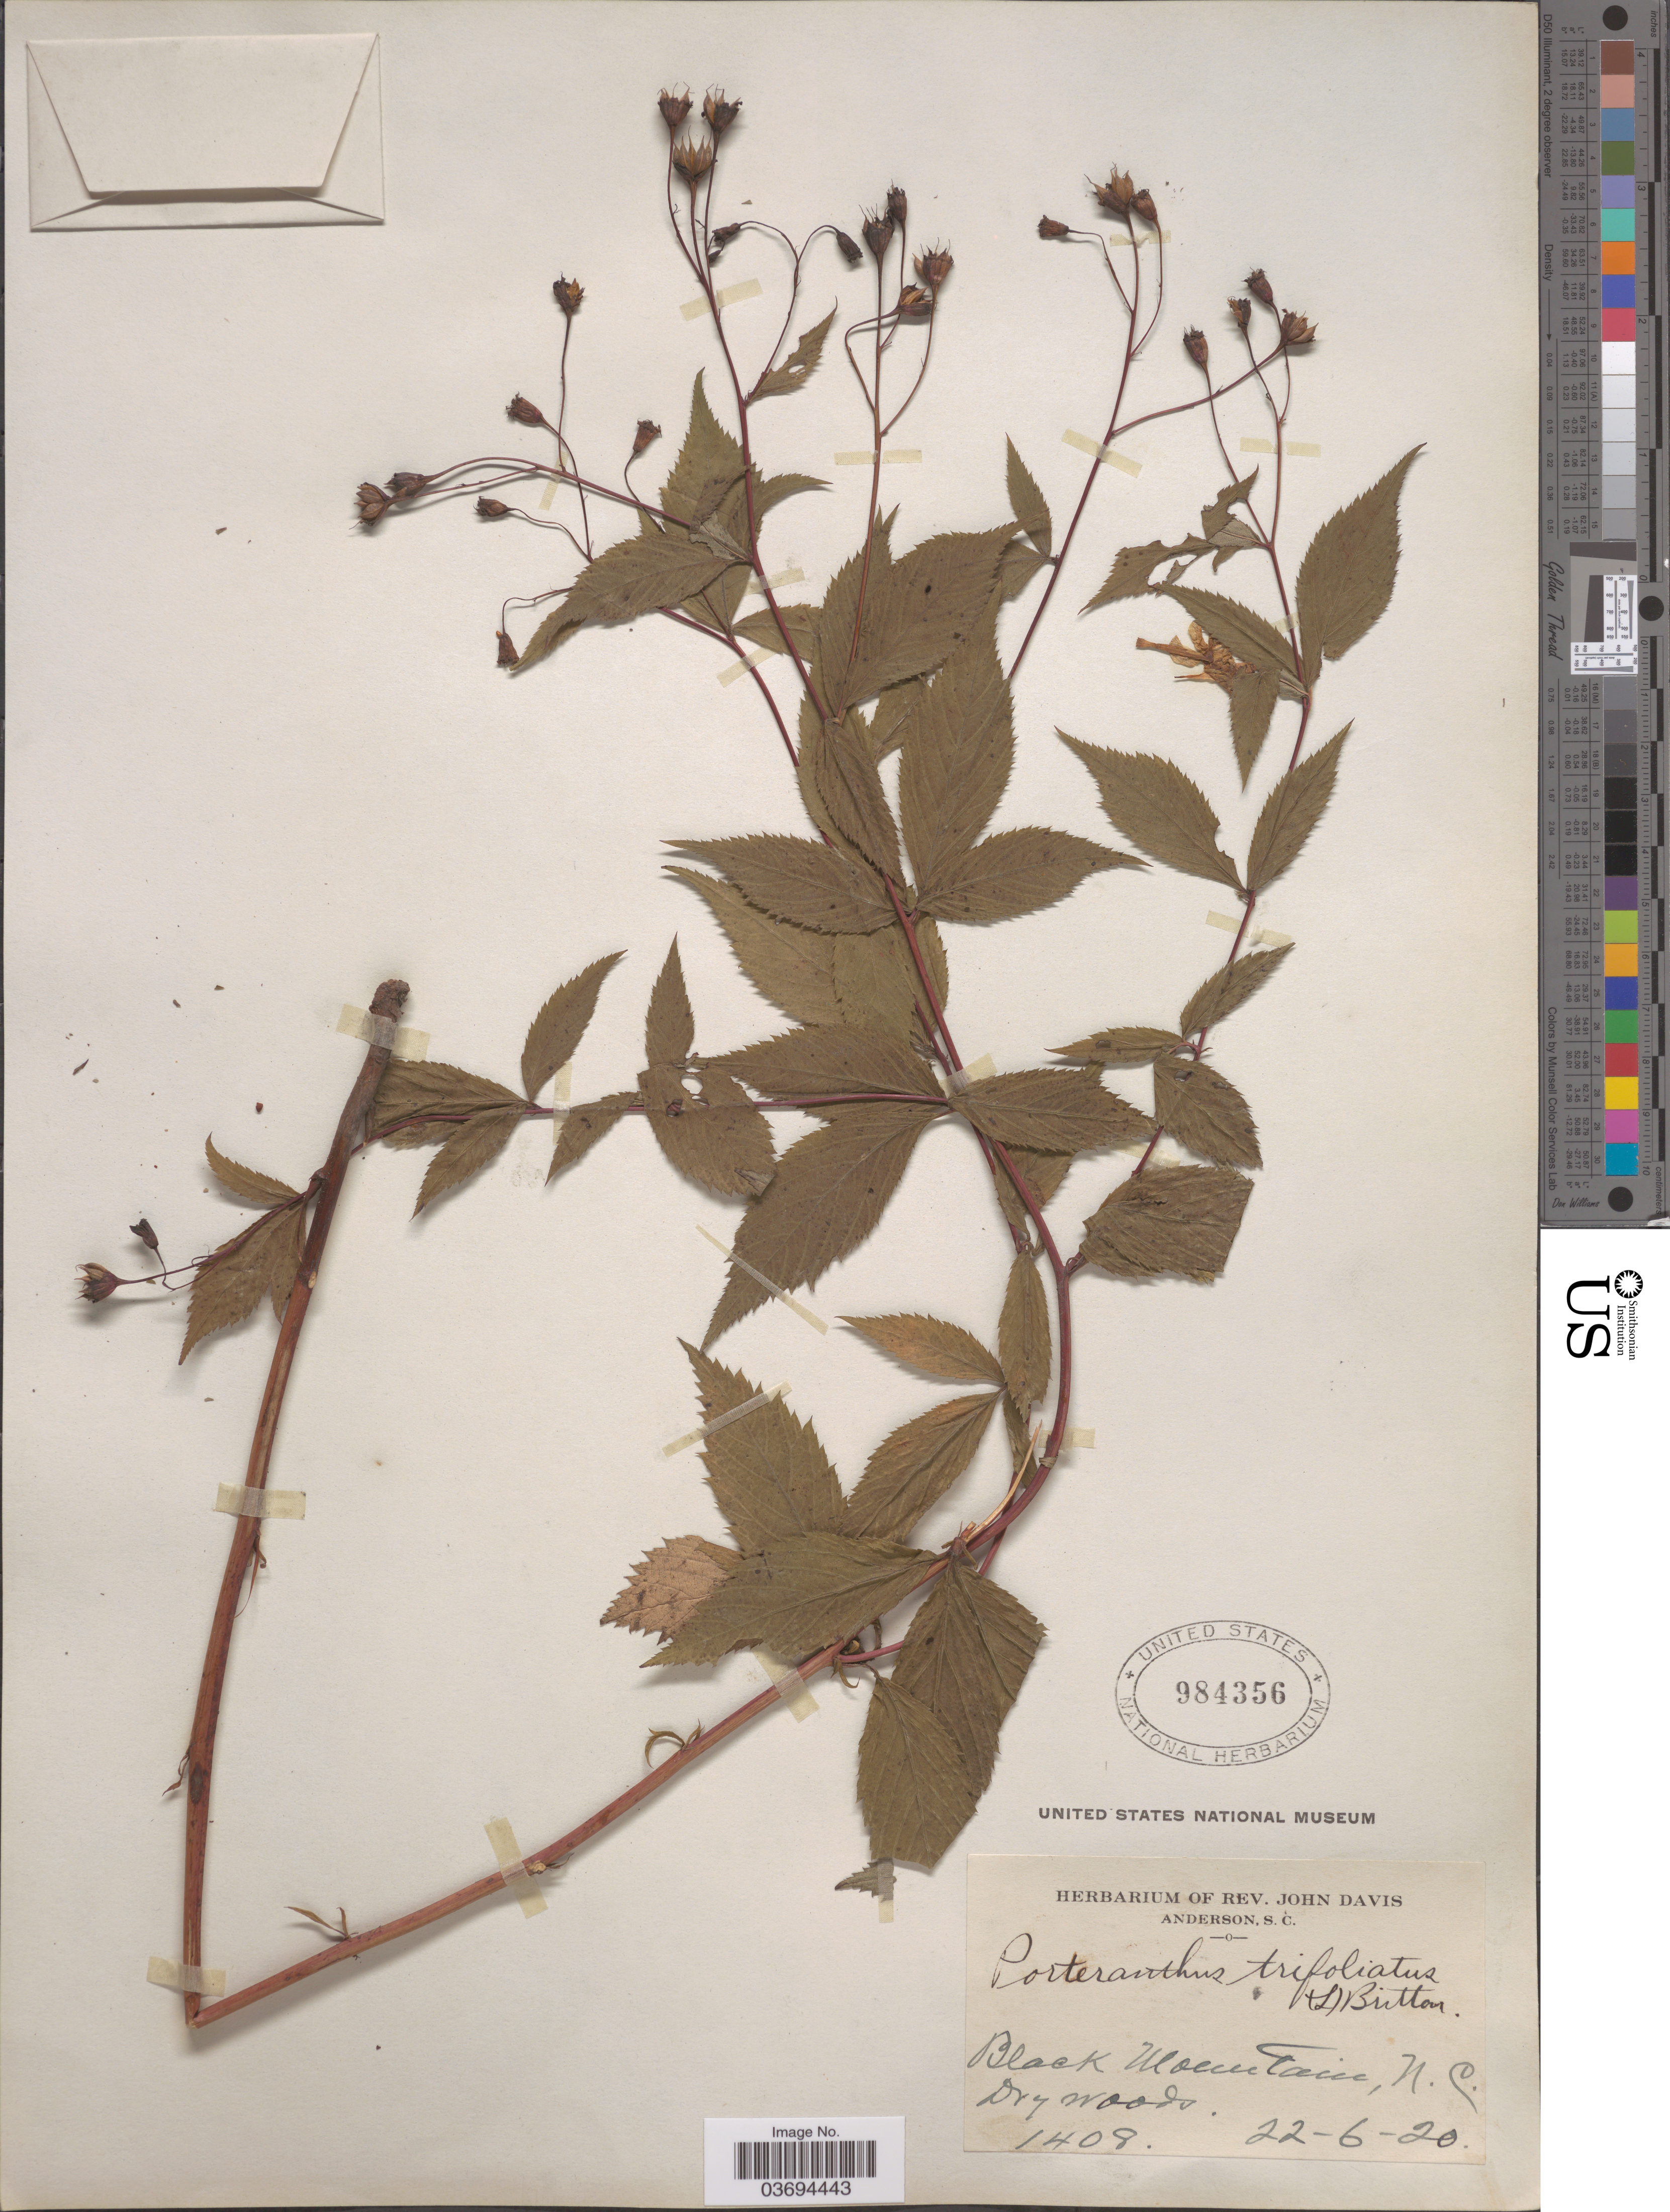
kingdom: Plantae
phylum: Tracheophyta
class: Magnoliopsida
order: Rosales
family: Rosaceae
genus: Gillenia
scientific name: Gillenia trifoliata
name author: (L.) Moench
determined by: Strong, Mark T., (BOT), Smithsonian Institution - National Museum of Natural History (UNITED STATES)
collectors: ex herb. Rev. John Davis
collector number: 1408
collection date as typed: Transcribed d/m/y: 22/6/20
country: United States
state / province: North Carolina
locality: Black Mountain.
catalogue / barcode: US 984356